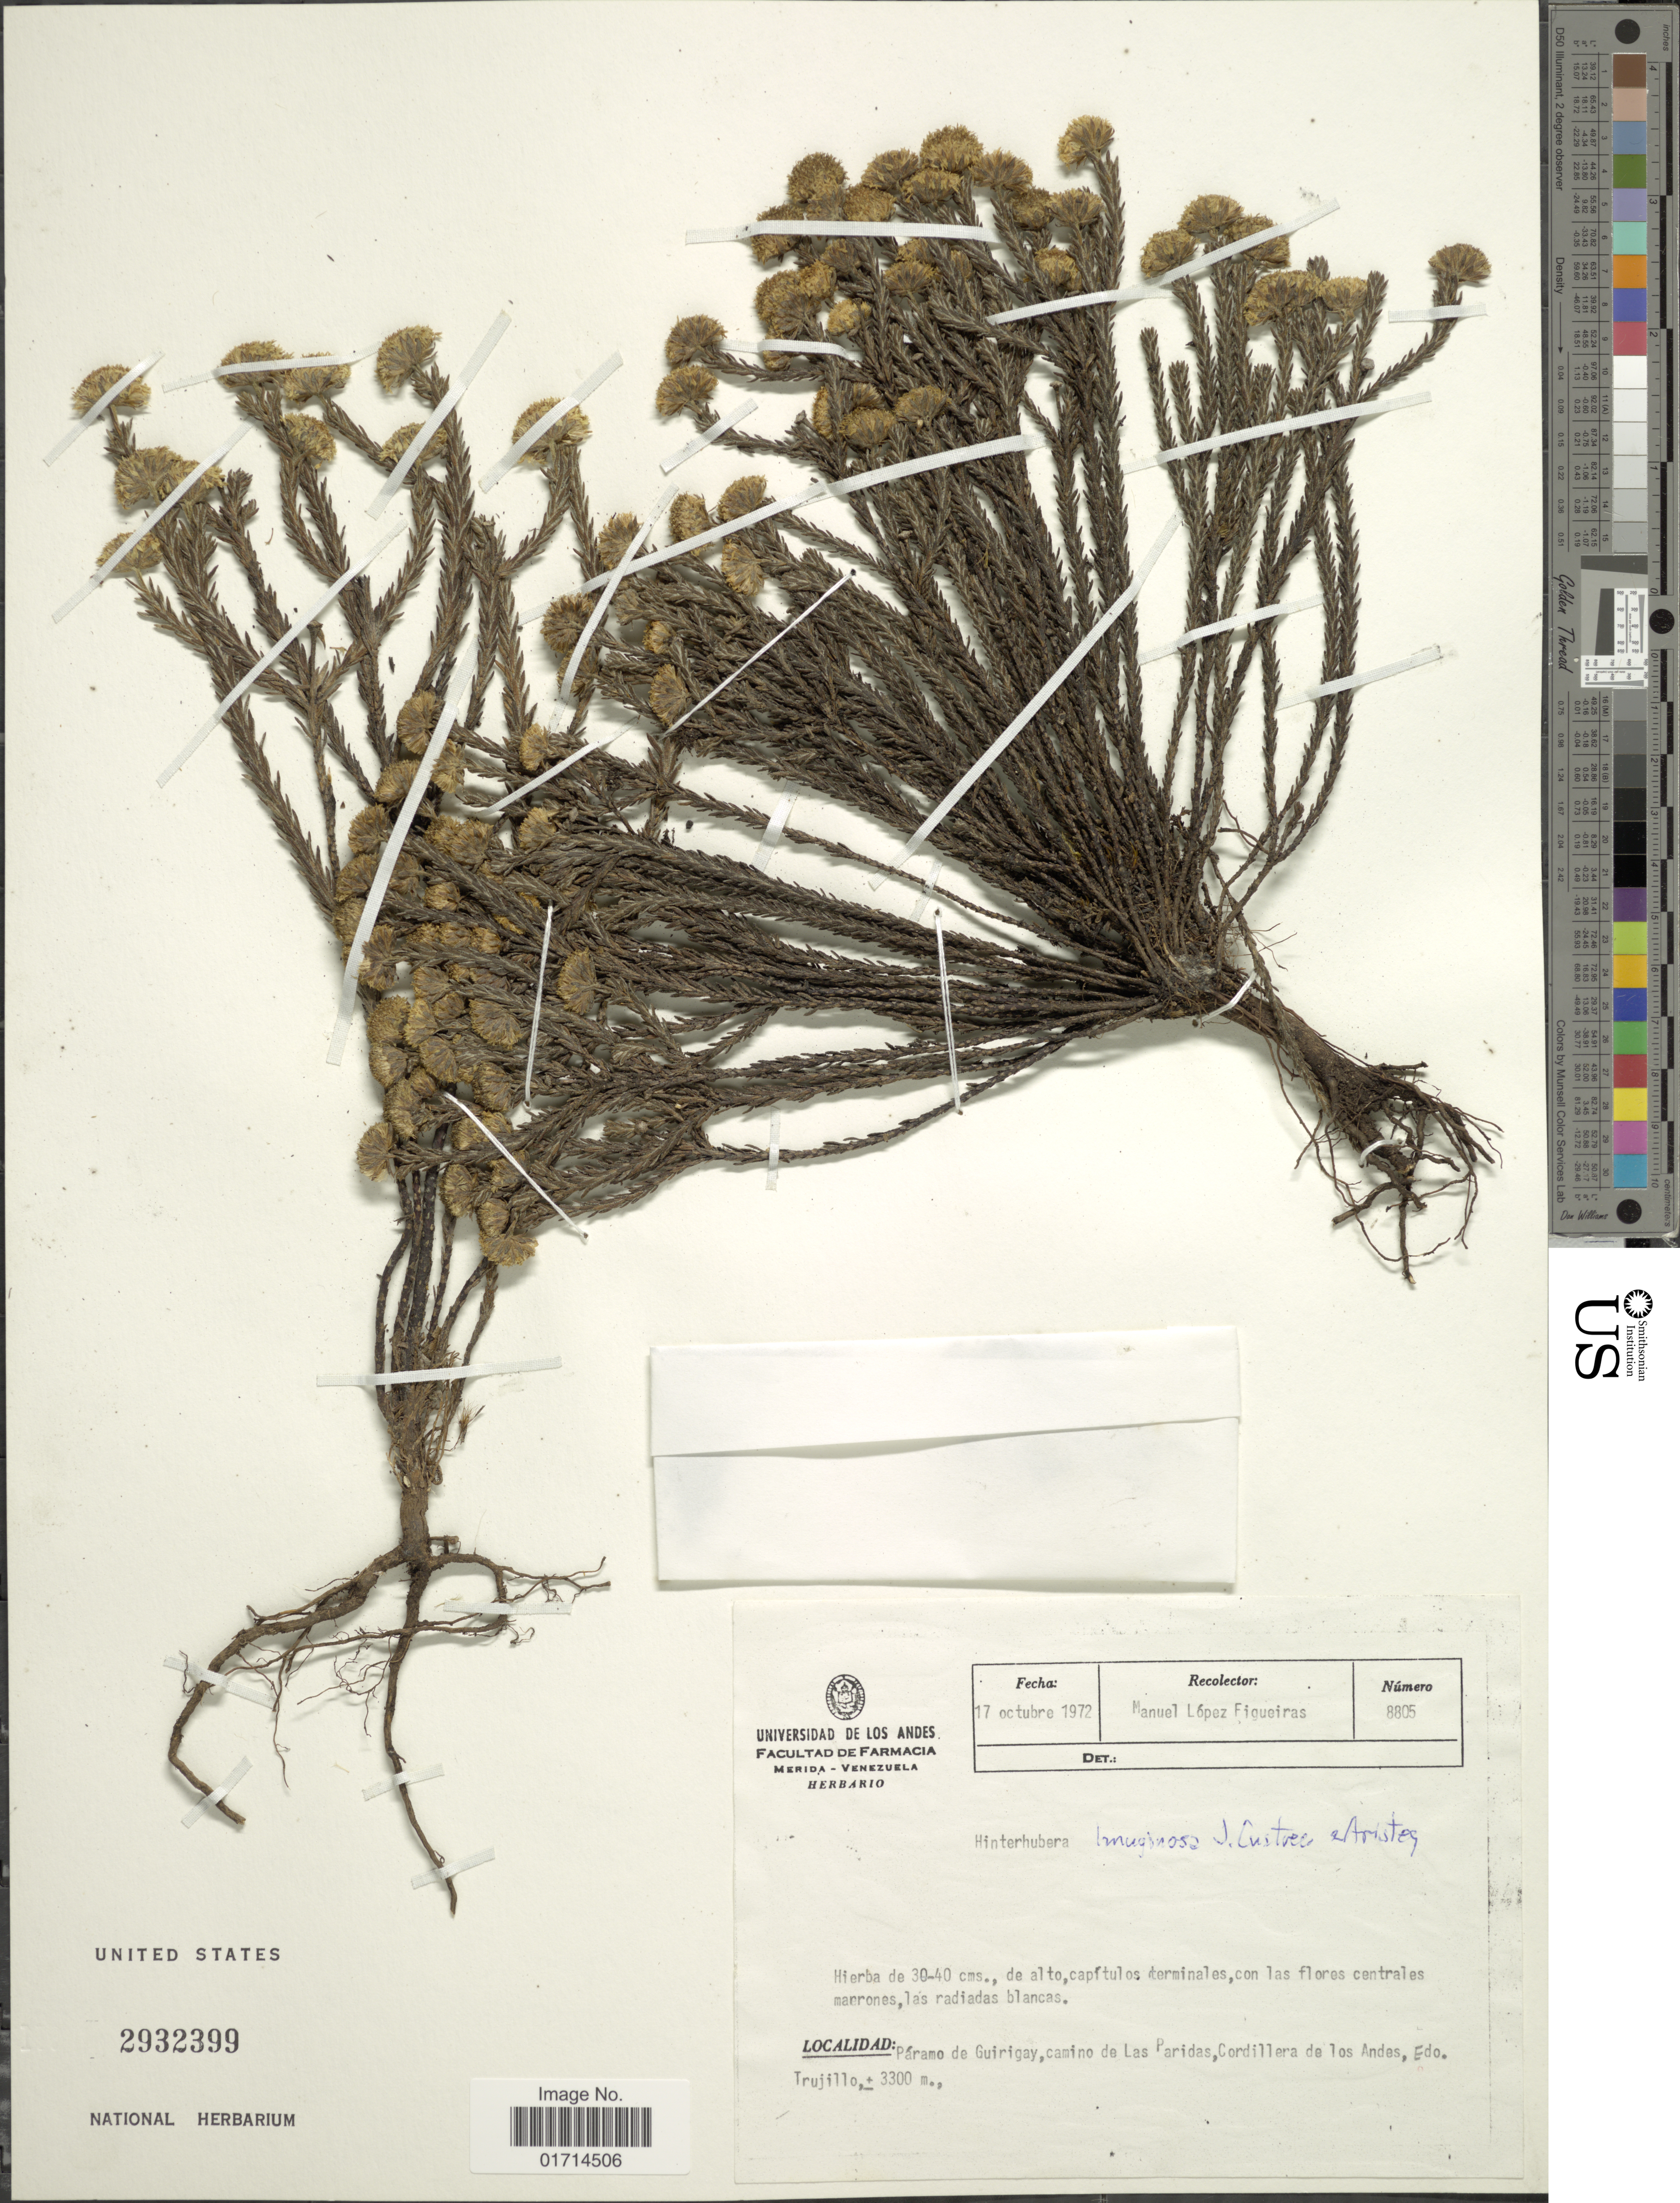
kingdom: Plantae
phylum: Tracheophyta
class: Magnoliopsida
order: Asterales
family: Asteraceae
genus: Hinterhubera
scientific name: Hinterhubera lanuginosa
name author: Cuatrec. & Aristeg.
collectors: M. López Figueiras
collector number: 8805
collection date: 1972-10-17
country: Venezuela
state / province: Trujillo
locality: Paramo de Guirigay, camino de las Paridas, Cordillera de los Andes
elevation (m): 3300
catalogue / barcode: US 2932399